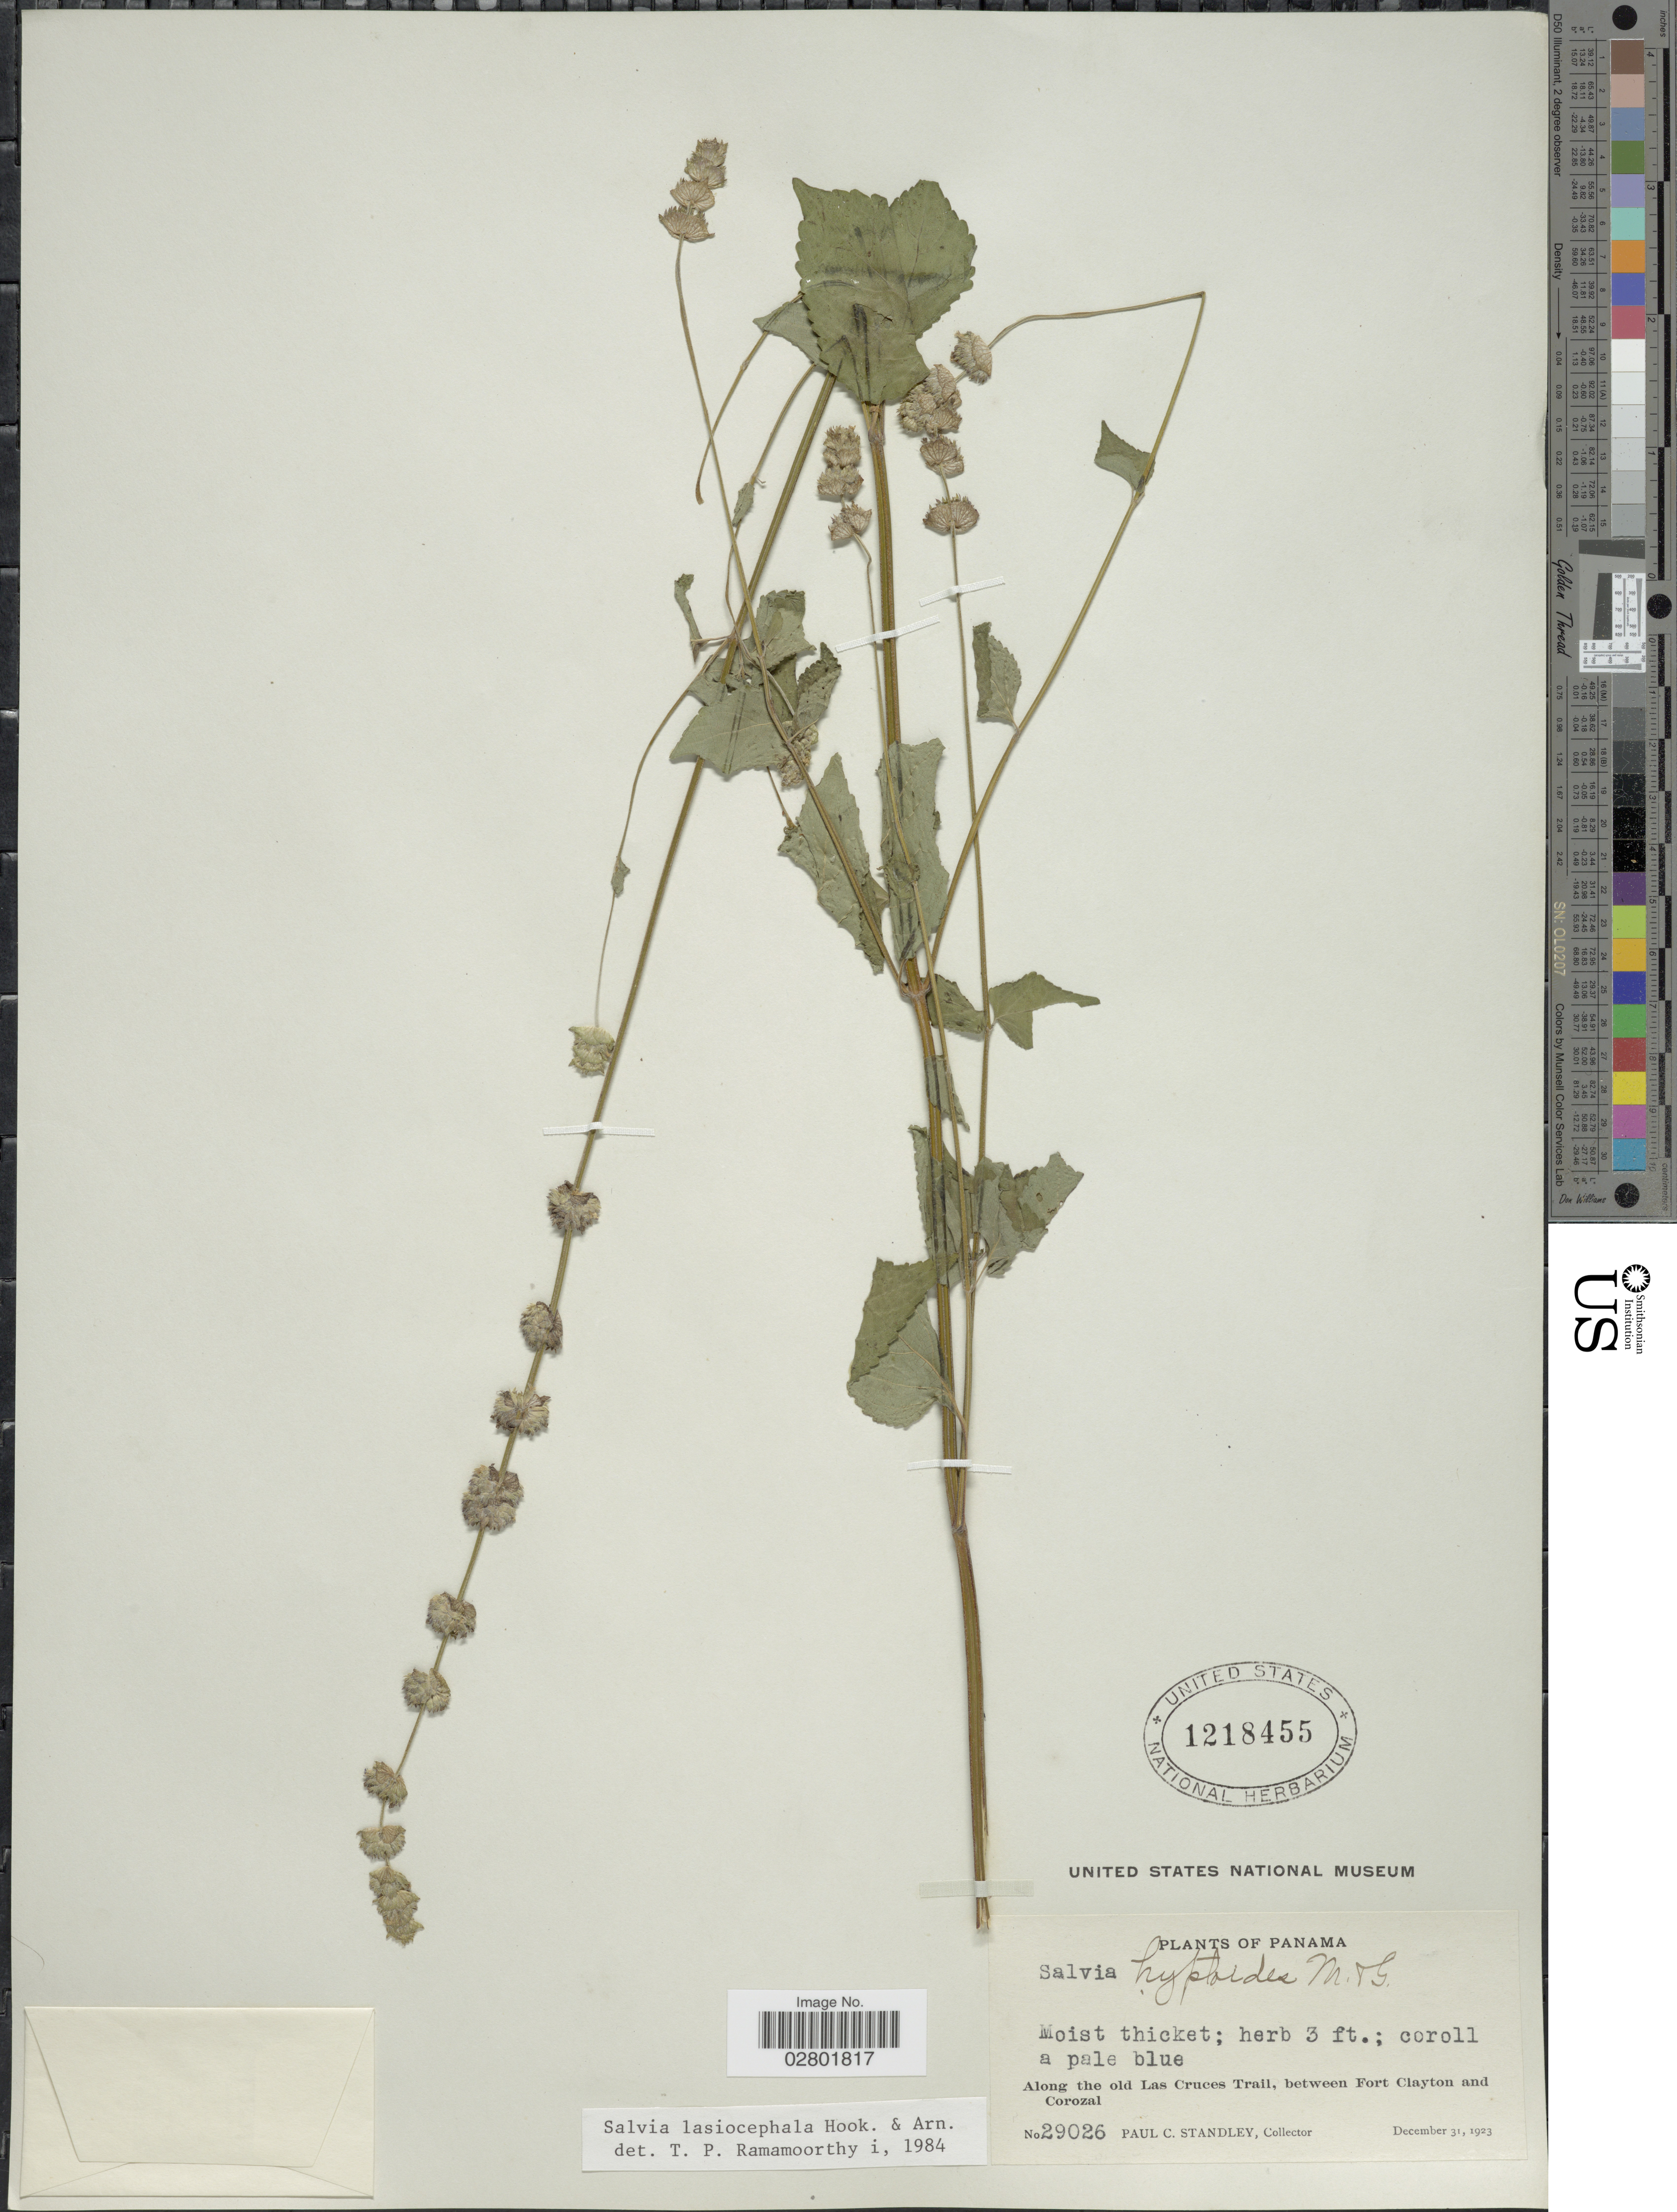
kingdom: Plantae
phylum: Tracheophyta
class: Magnoliopsida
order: Lamiales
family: Lamiaceae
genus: Salvia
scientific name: Salvia lasiocephala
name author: Hook. & Arn.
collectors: P. C. Standley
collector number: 29026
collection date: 1923-12-31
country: Panama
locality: Along the old Las Cruces Trail, between Fort Clayton and Corozal.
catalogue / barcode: US 1218455